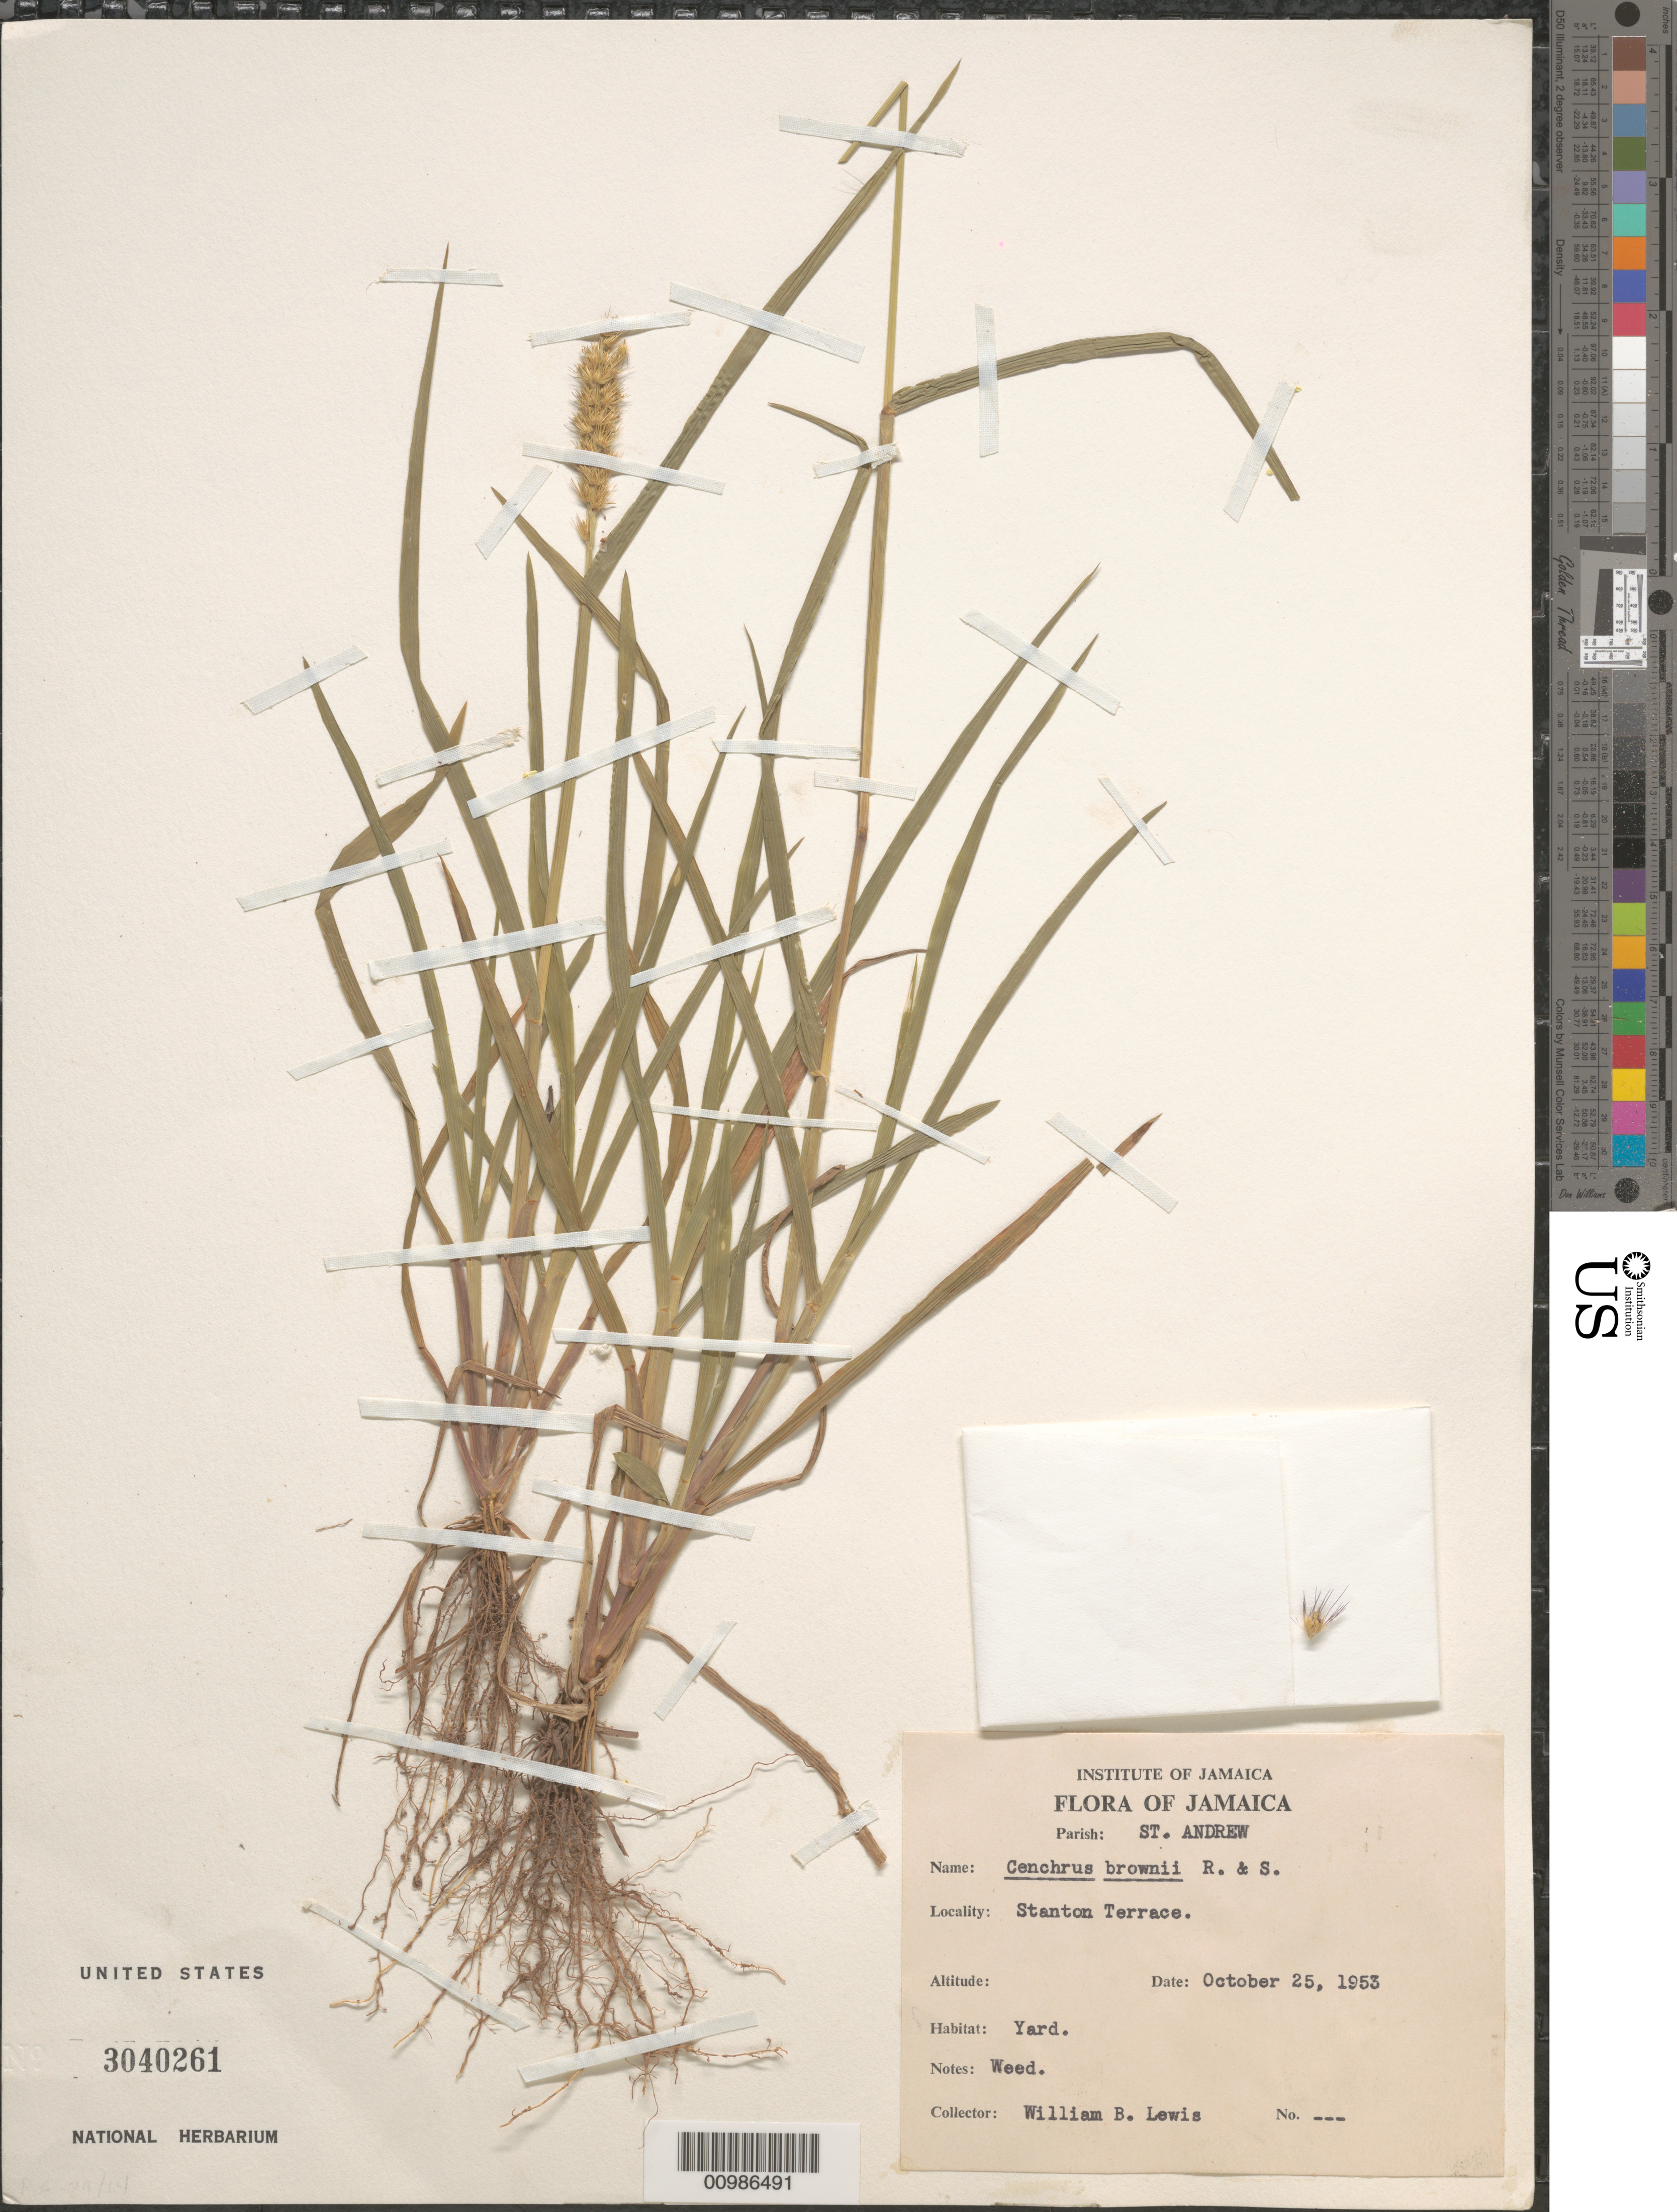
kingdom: Plantae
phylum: Tracheophyta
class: Liliopsida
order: Poales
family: Poaceae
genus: Cenchrus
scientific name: Cenchrus brownii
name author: Roem. & Schult.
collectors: W. B. Lewis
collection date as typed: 25 Oct 1953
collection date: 1953-10-25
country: Jamaica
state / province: Saint Andrew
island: Jamaica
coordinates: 0 N, 0 E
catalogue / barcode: US 3040261